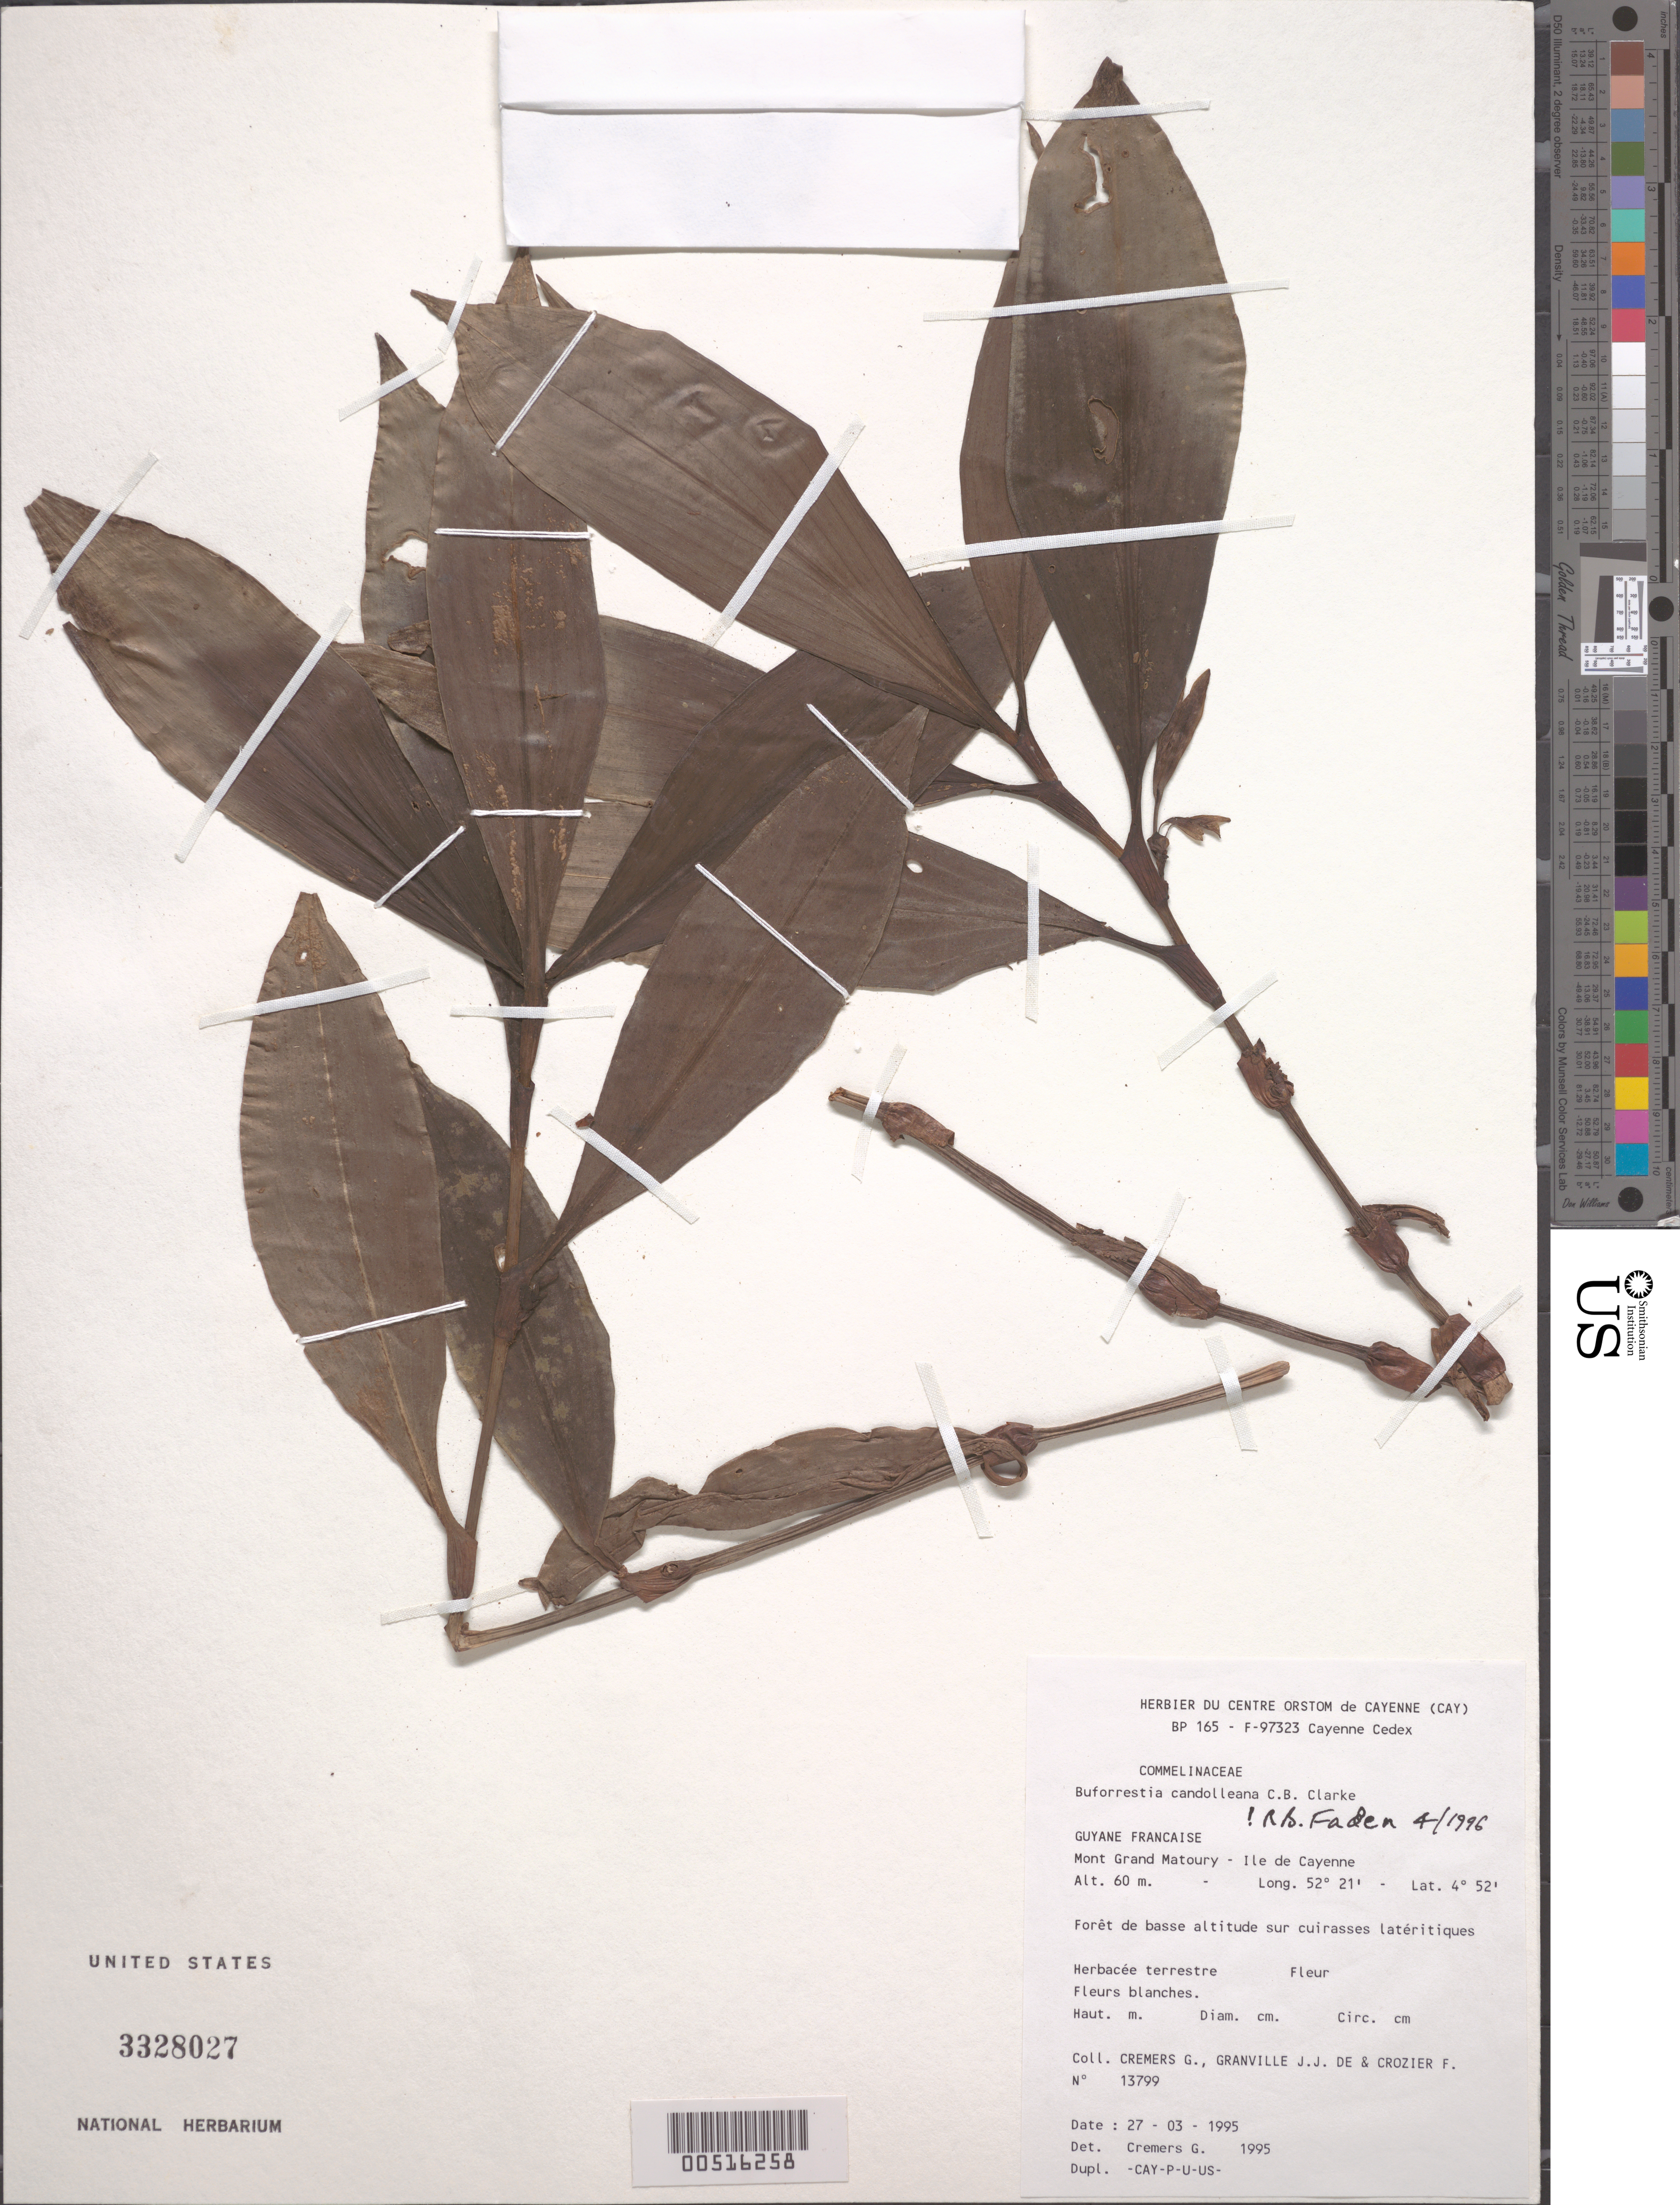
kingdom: Plantae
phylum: Tracheophyta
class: Liliopsida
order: Commelinales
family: Commelinaceae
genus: Buforrestia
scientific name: Buforrestia candolleana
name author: C.B. Clarke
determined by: Faden, Robert B., (US), Smithsonian Institution - National Museum of Natural History (UNITED STATES)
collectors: G. Cremers, J.-J. de Granville & F. Crozier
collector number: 13799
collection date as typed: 27 Mar 1993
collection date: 1993-03-27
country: French Guiana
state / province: Cayenne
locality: Mont grand matoury - ile de cayenne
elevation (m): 60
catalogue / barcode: US 3328027